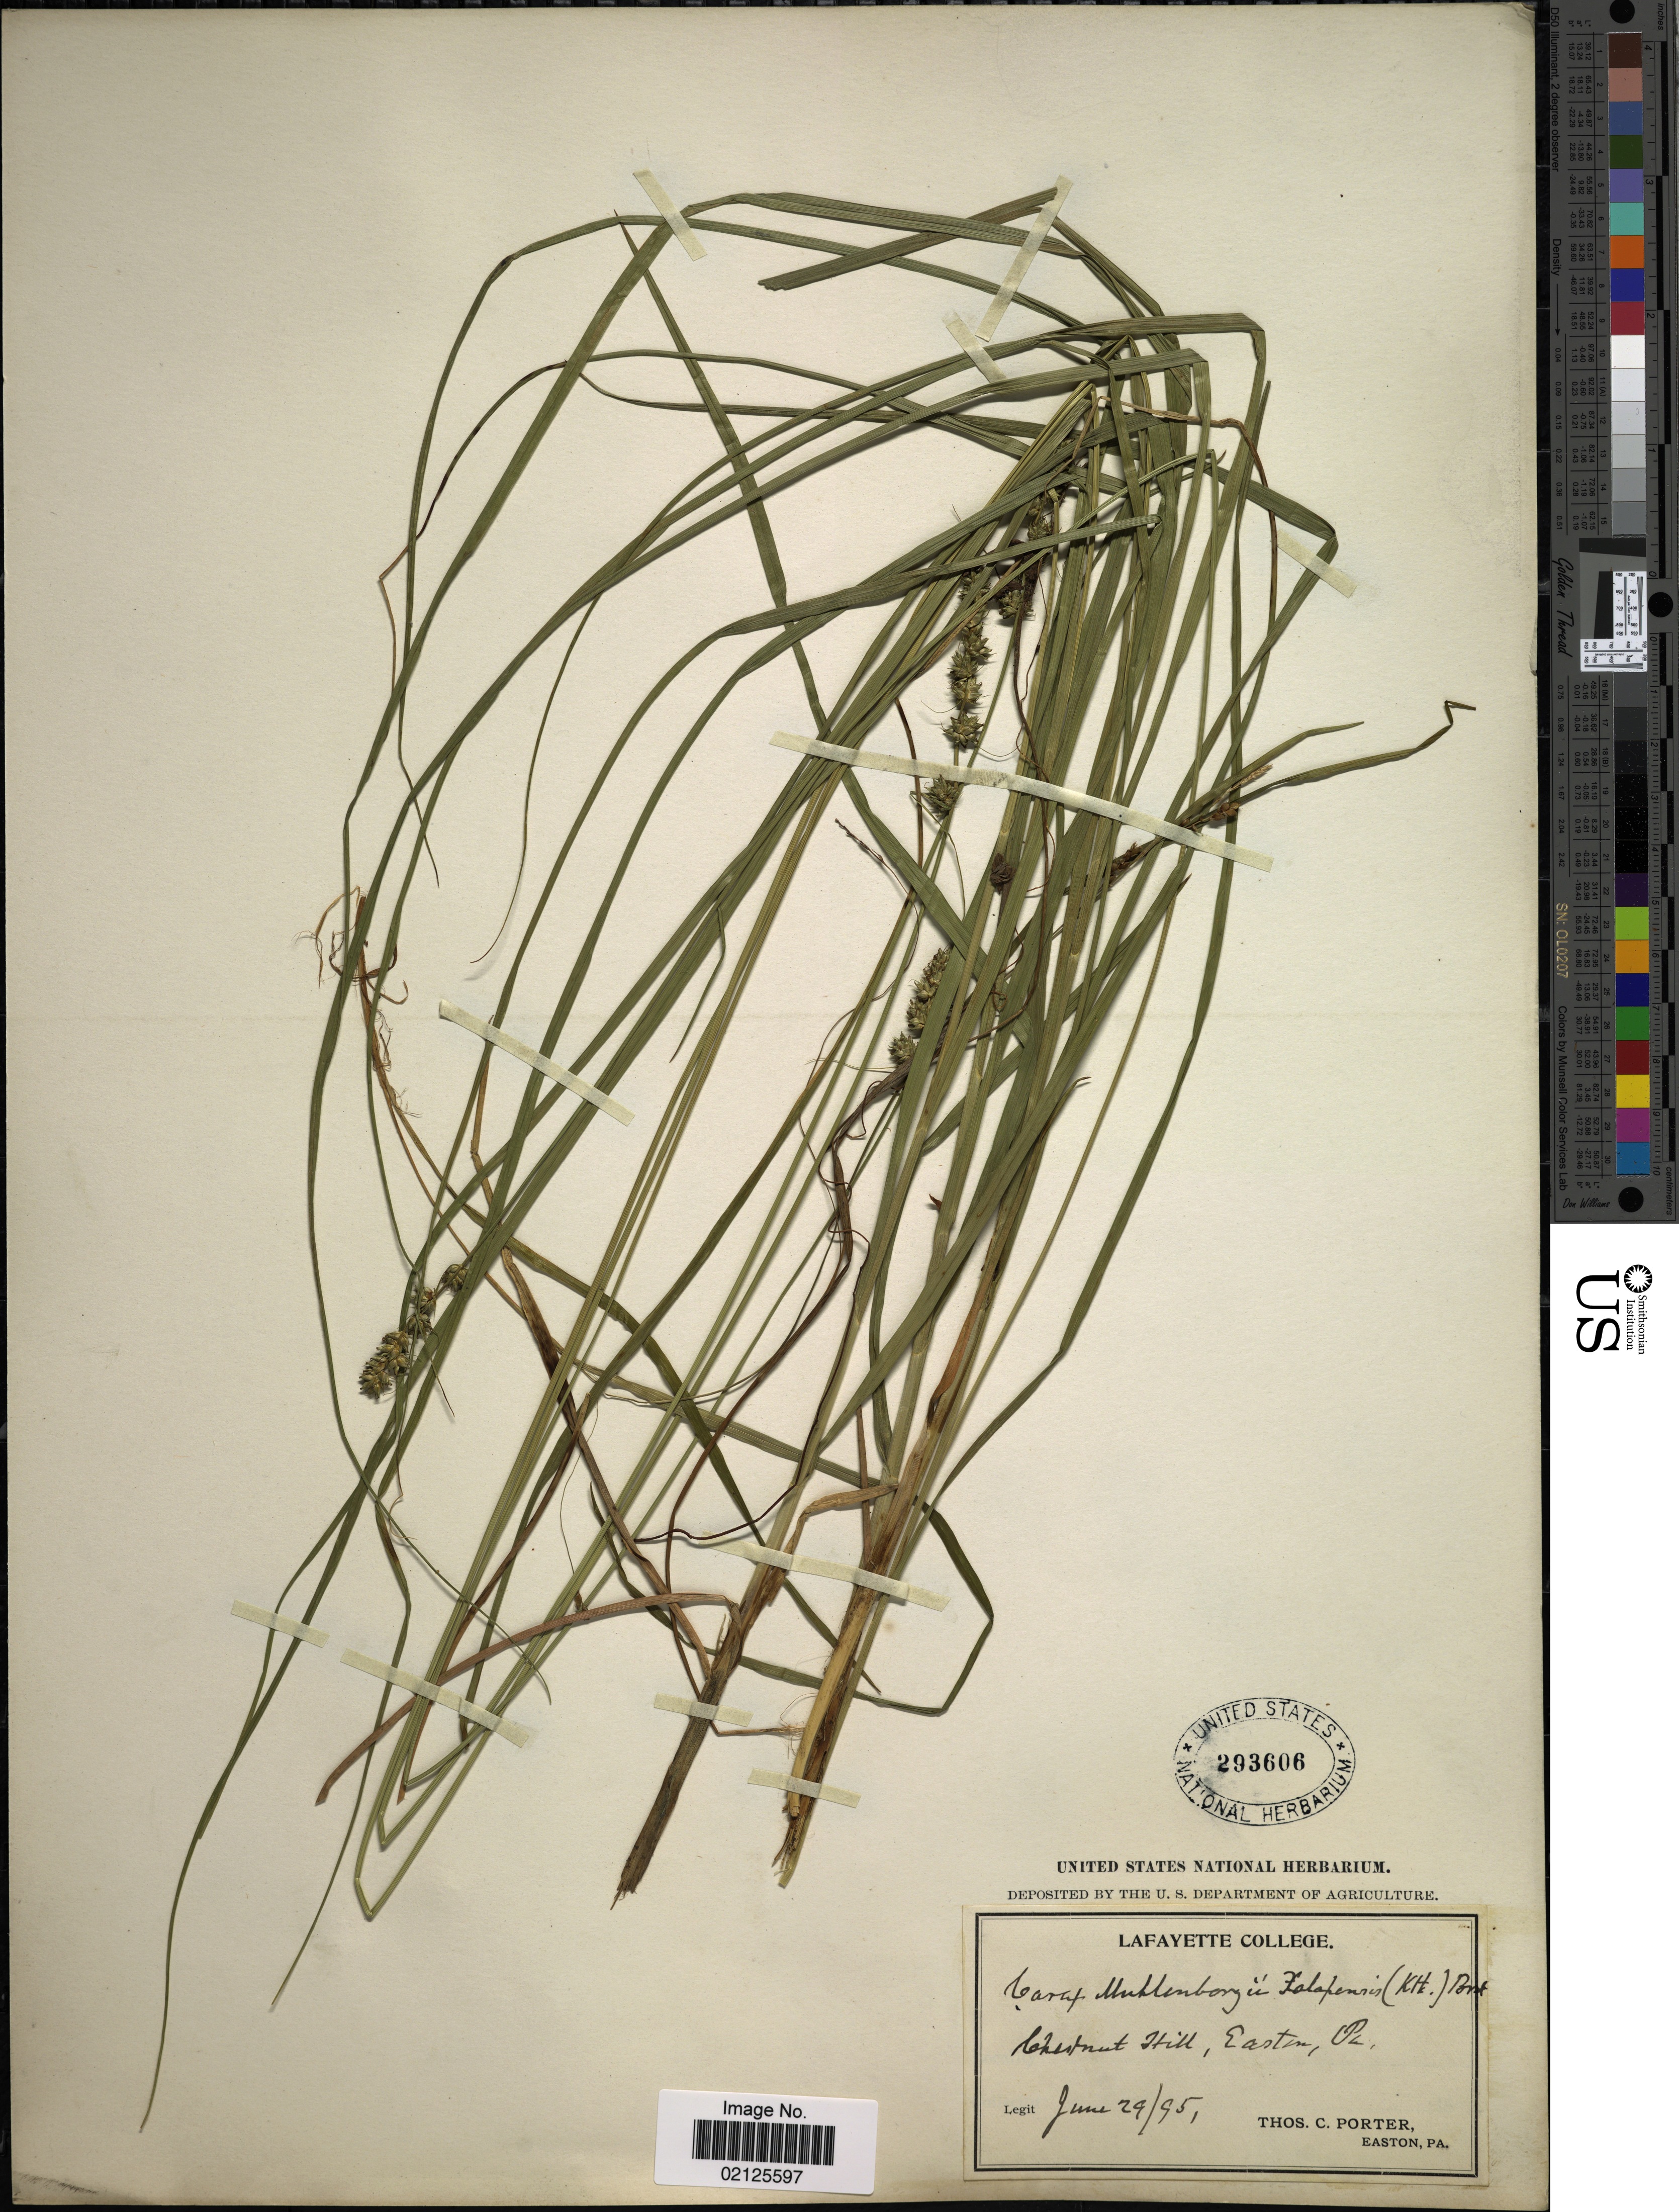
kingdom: Plantae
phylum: Tracheophyta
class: Liliopsida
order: Poales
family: Cyperaceae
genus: Carex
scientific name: Carex muehlenbergii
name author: Willd.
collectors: T. Porter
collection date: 1895-06-29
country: United States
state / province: Pennsylvania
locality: Chestnut Hill, Easton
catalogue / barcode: US 293606